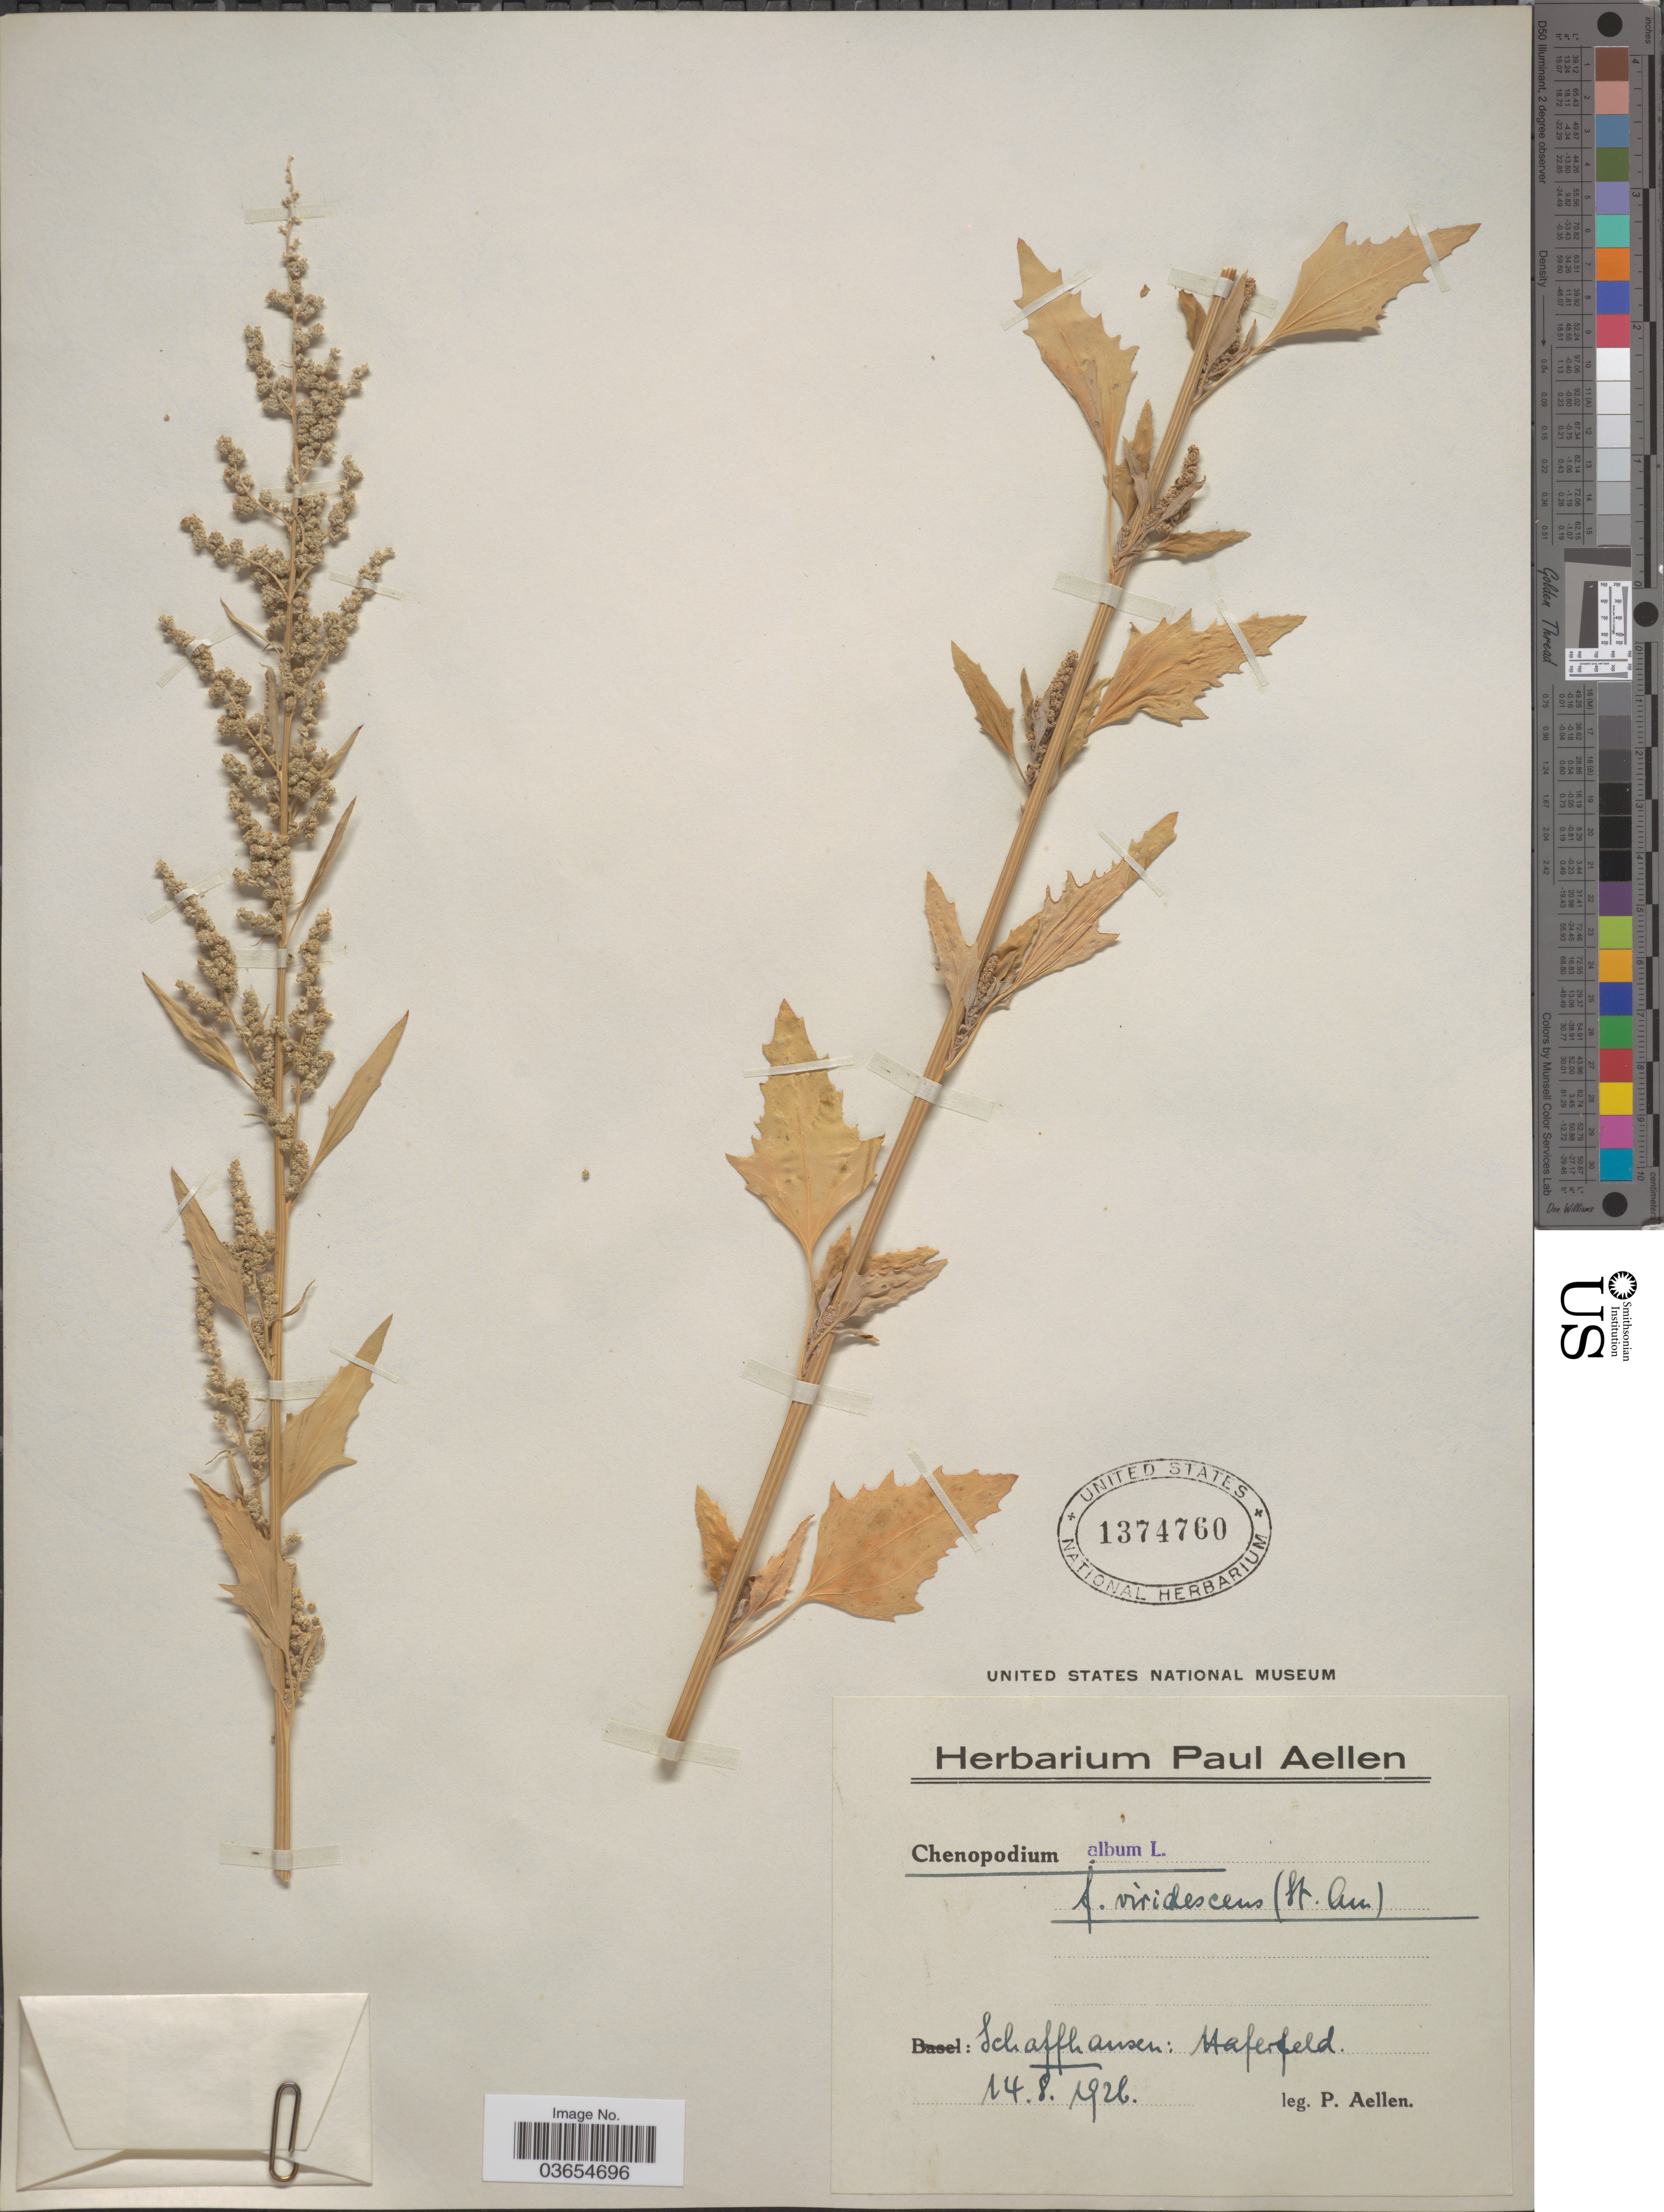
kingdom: Plantae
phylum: Tracheophyta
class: Magnoliopsida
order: Caryophyllales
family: Amaranthaceae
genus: Chenopodium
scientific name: Chenopodium album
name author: L.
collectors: P. Aellen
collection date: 1926-08-14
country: Switzerland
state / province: Schaffhausen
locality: Haferfeld.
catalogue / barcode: US 1374760